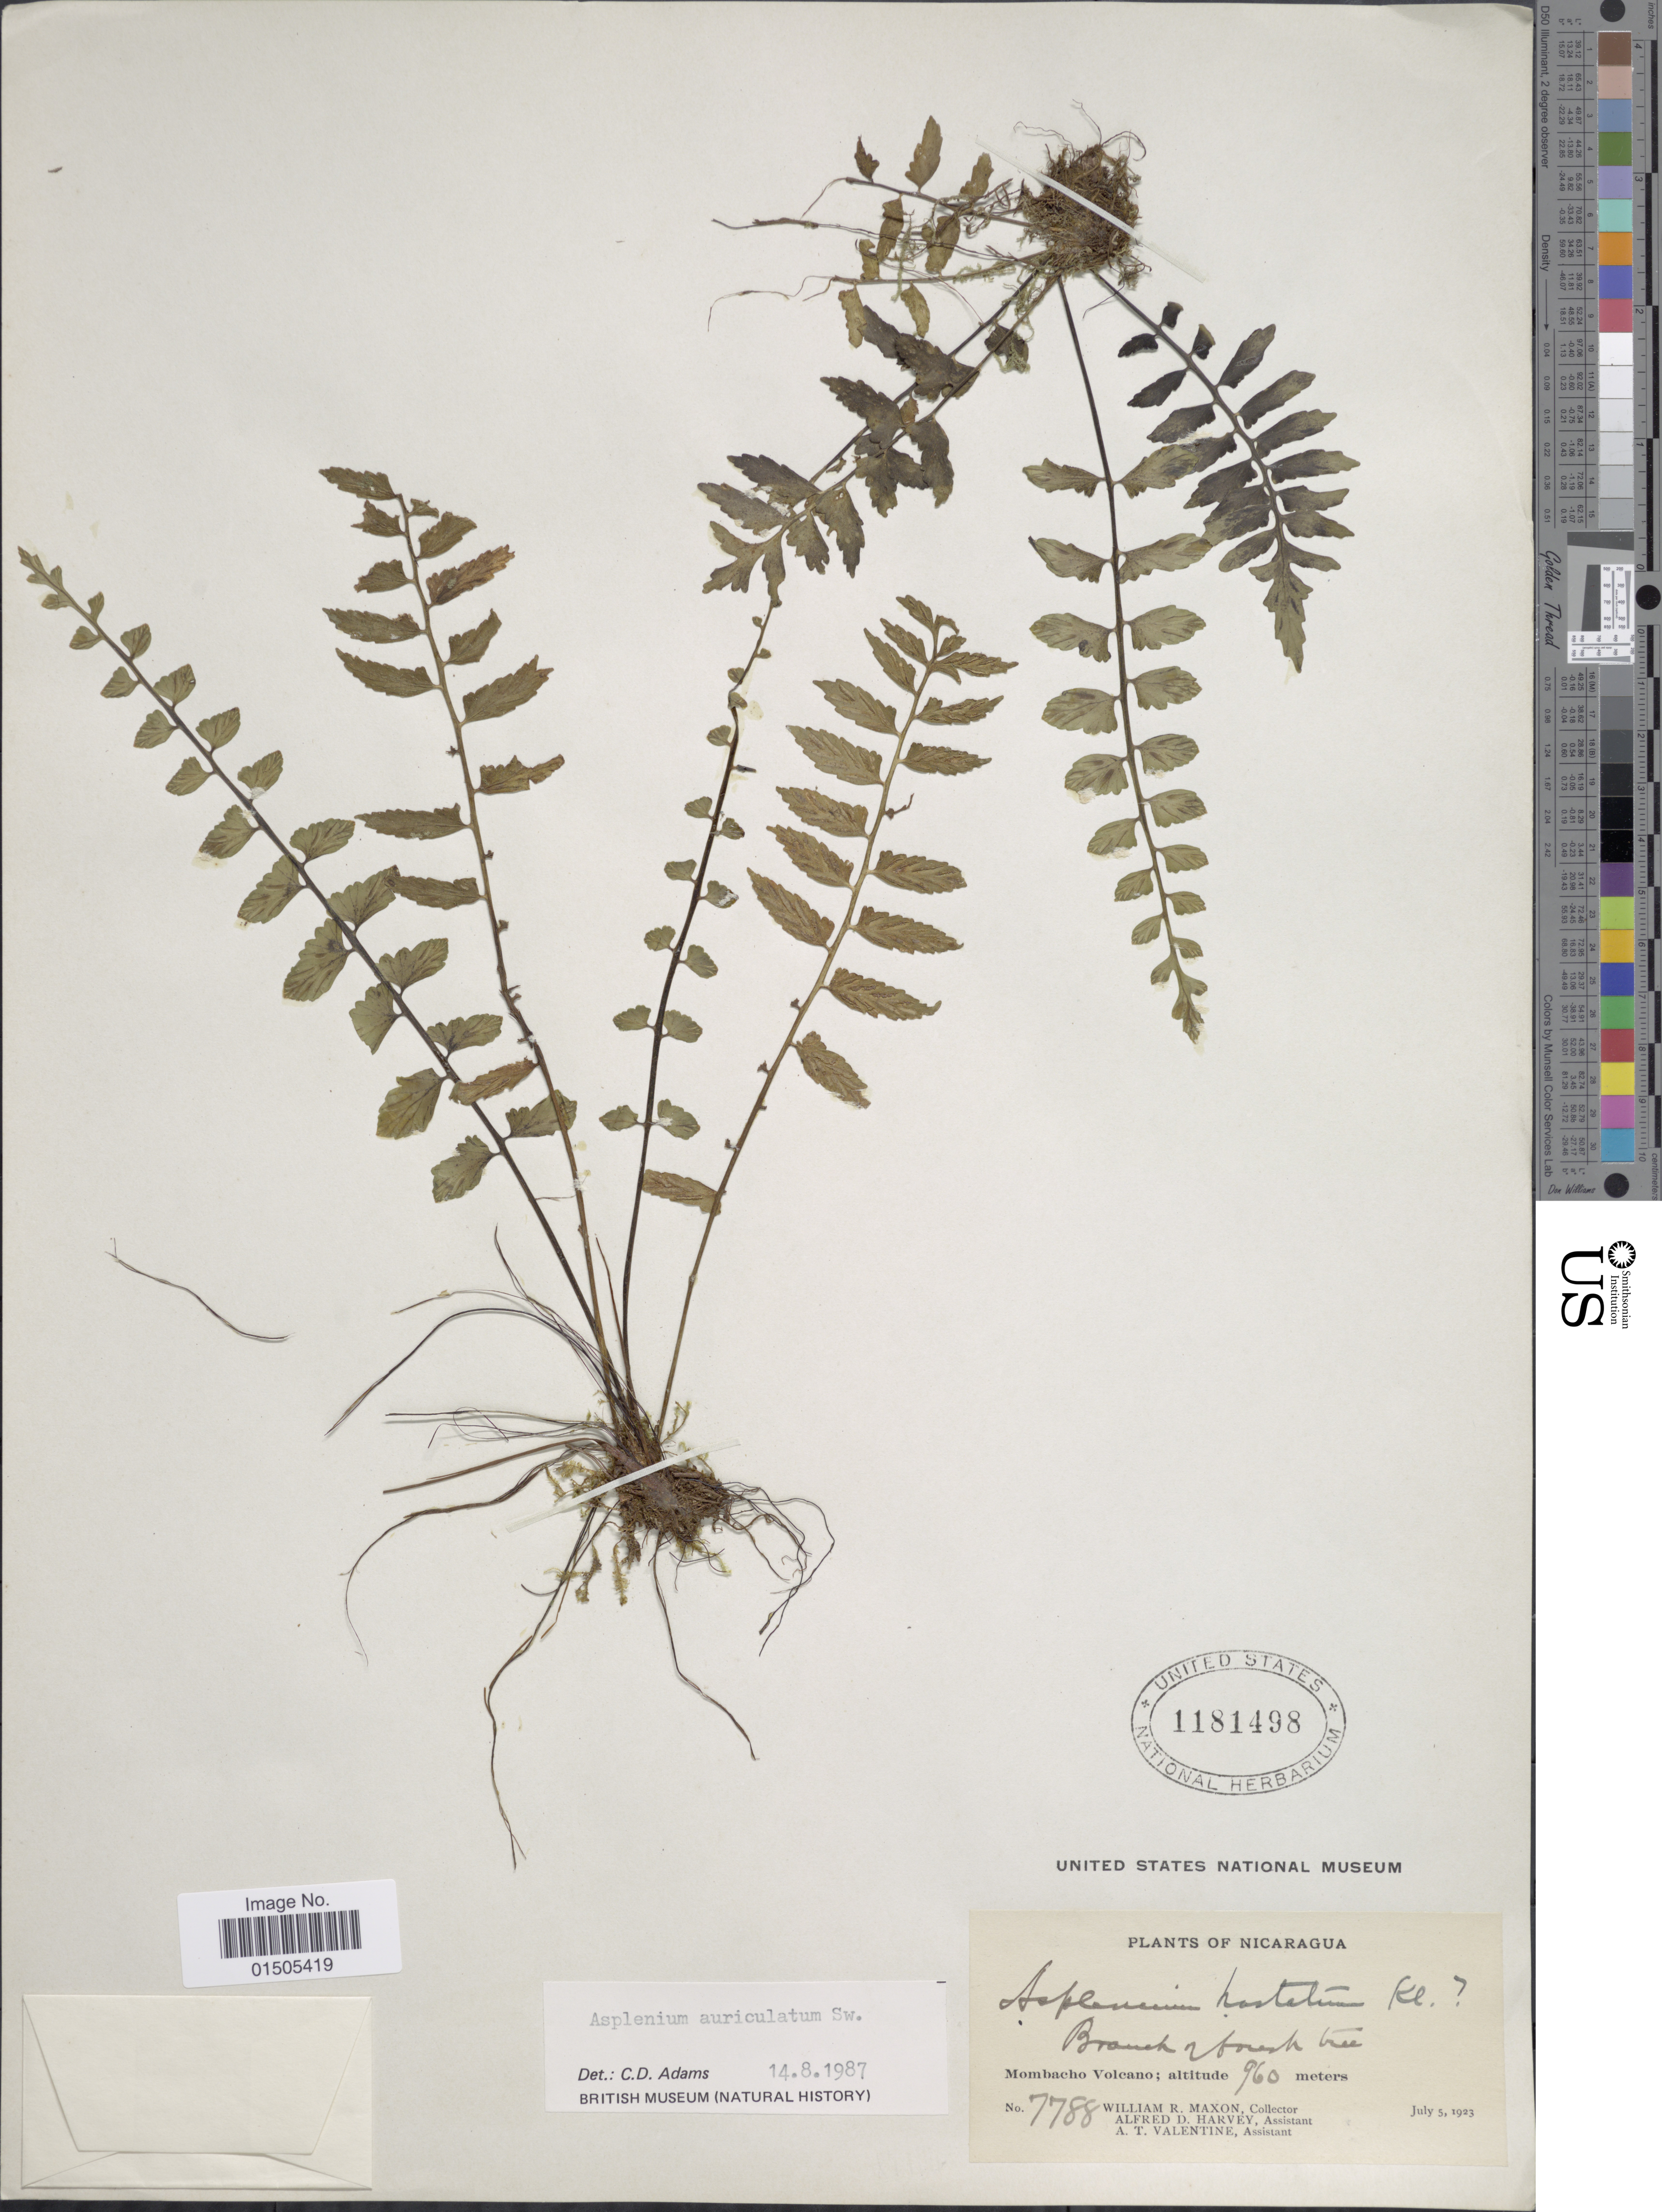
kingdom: Plantae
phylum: Tracheophyta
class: Polypodiopsida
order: Polypodiales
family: Aspleniaceae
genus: Asplenium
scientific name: Asplenium auriculatum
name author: Sw.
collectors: W. R. Maxon, A. D. Harvey & A. Valentine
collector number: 7788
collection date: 1923-07-05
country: Nicaragua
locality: Mombacho Volcano.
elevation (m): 960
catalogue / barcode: US 1181498